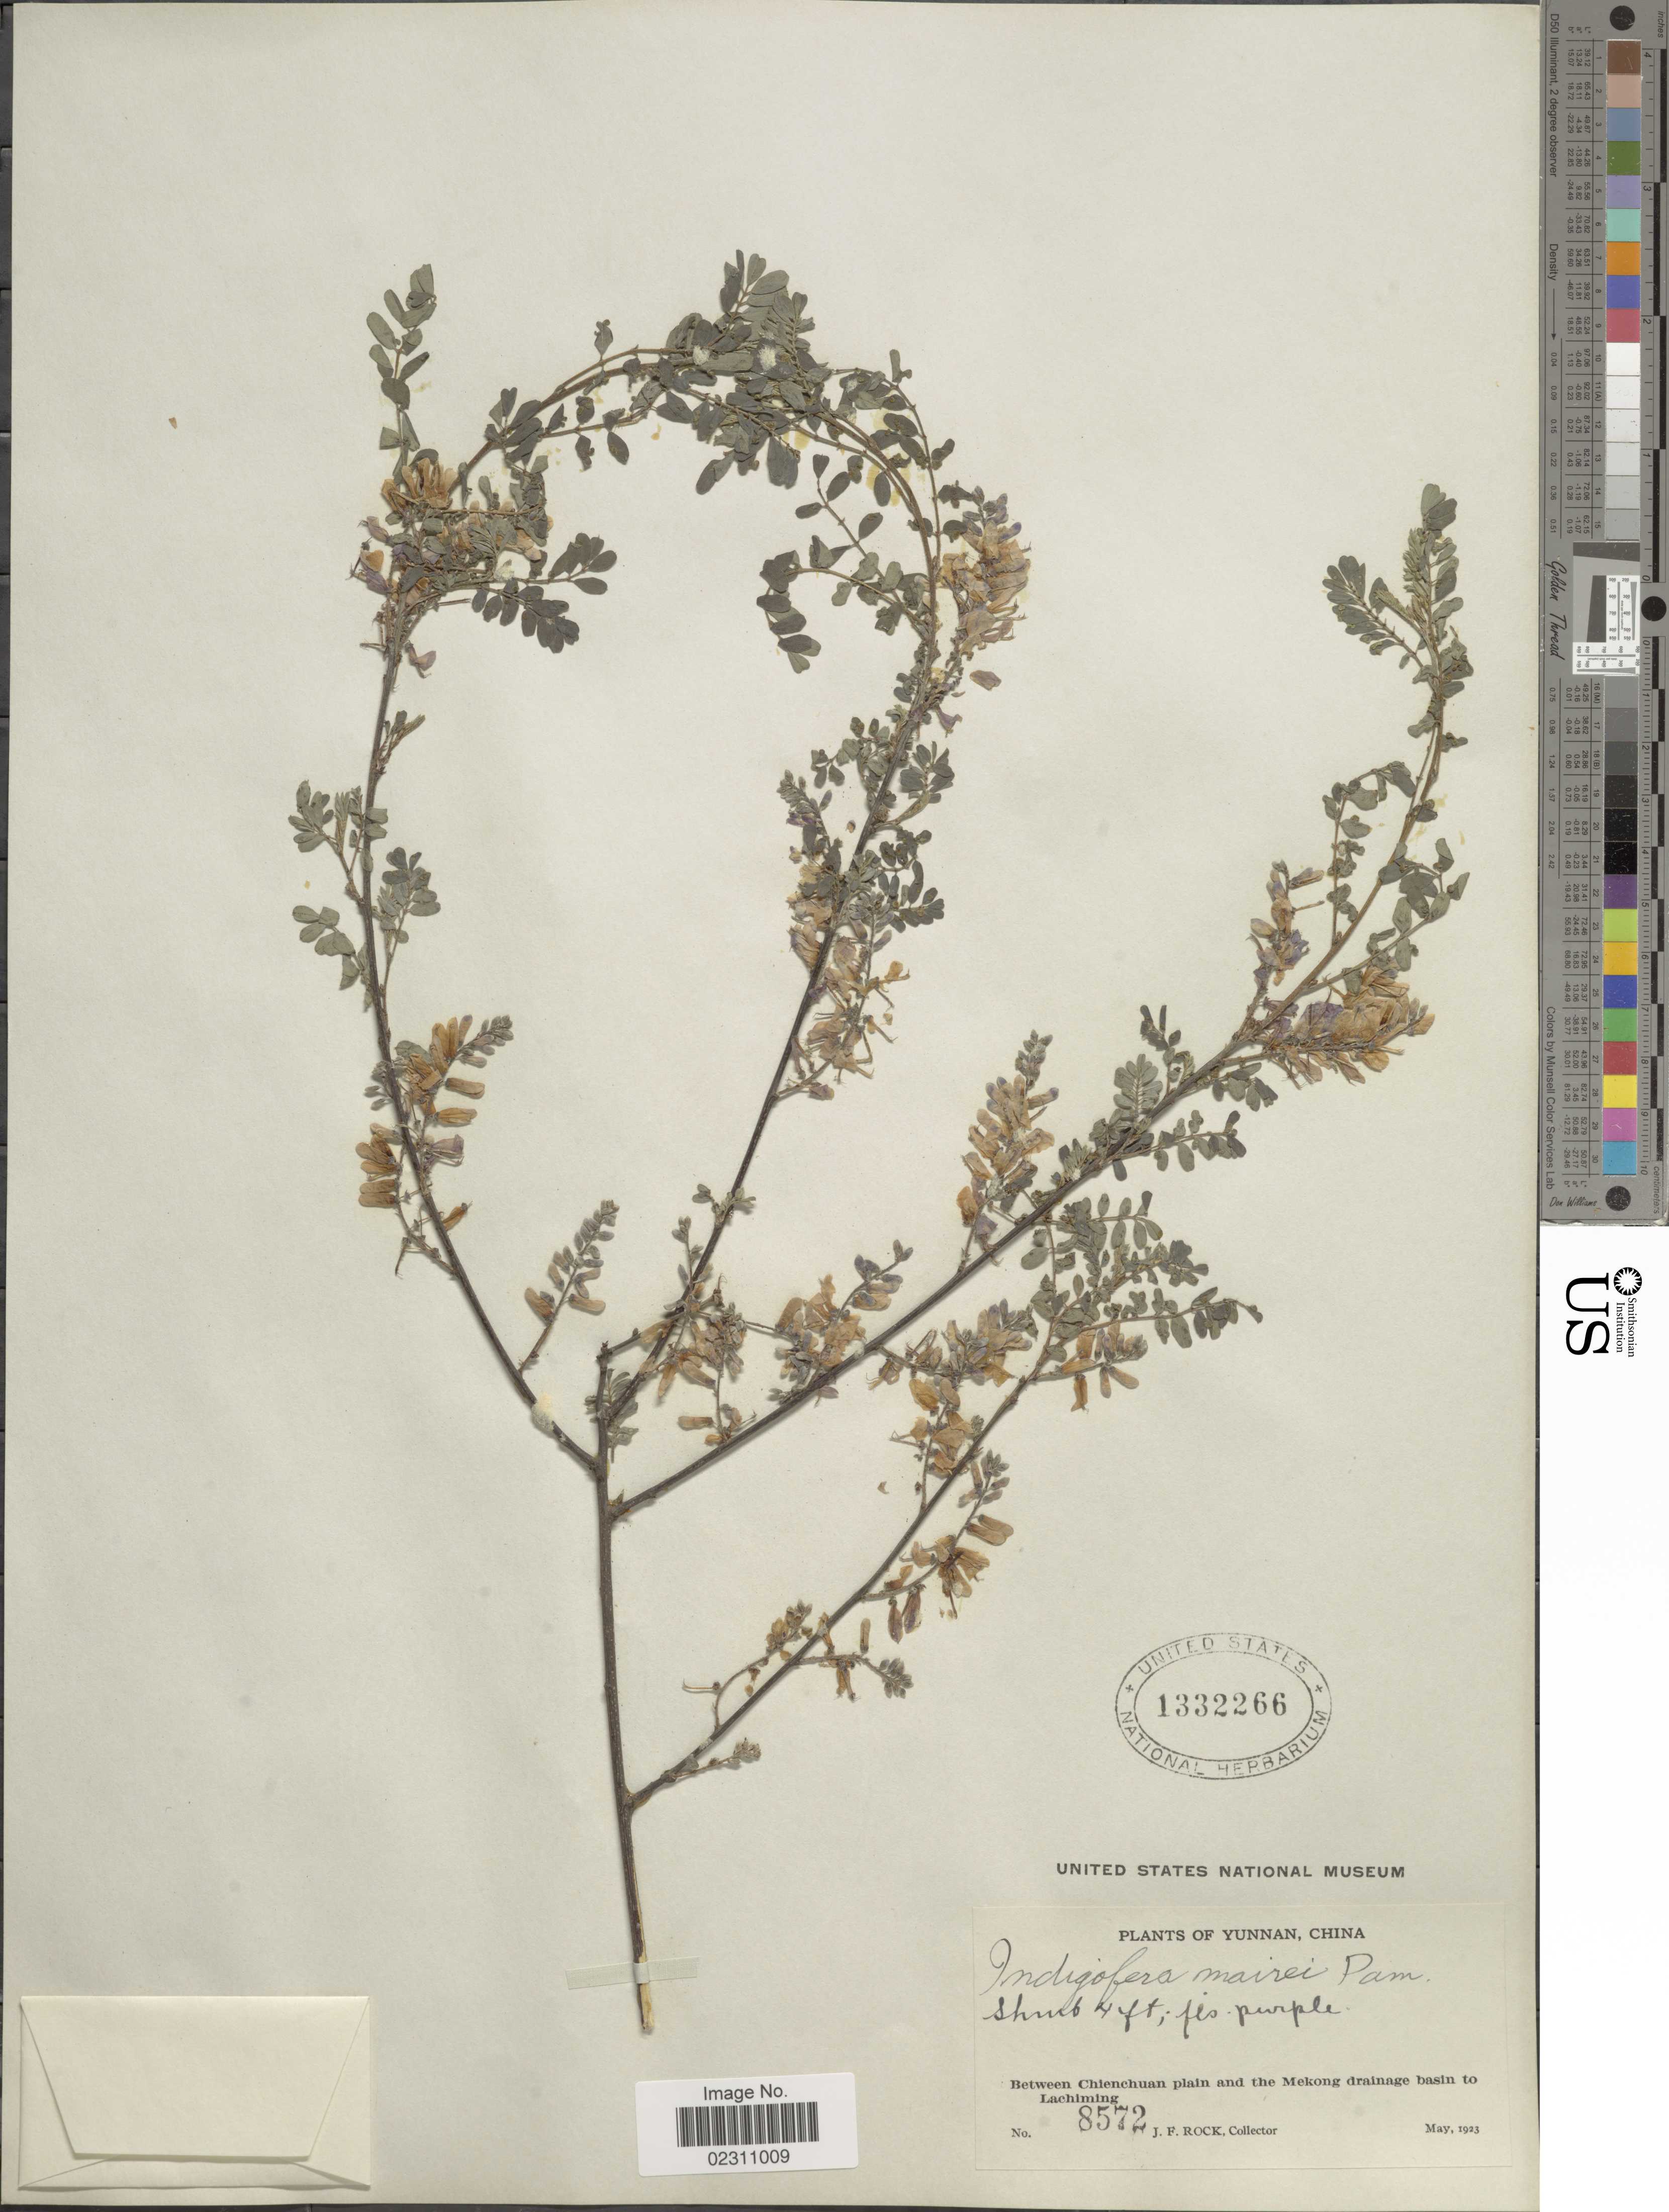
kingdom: Plantae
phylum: Tracheophyta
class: Magnoliopsida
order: Fabales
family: Fabaceae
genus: Indigofera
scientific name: Indigofera mairei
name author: Pamp.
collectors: J. Rock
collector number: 8572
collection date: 1923-05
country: China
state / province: Yunnan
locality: Between Chienchuan plain and the Mekong drainage basin to Lachiming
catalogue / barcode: US 1332266